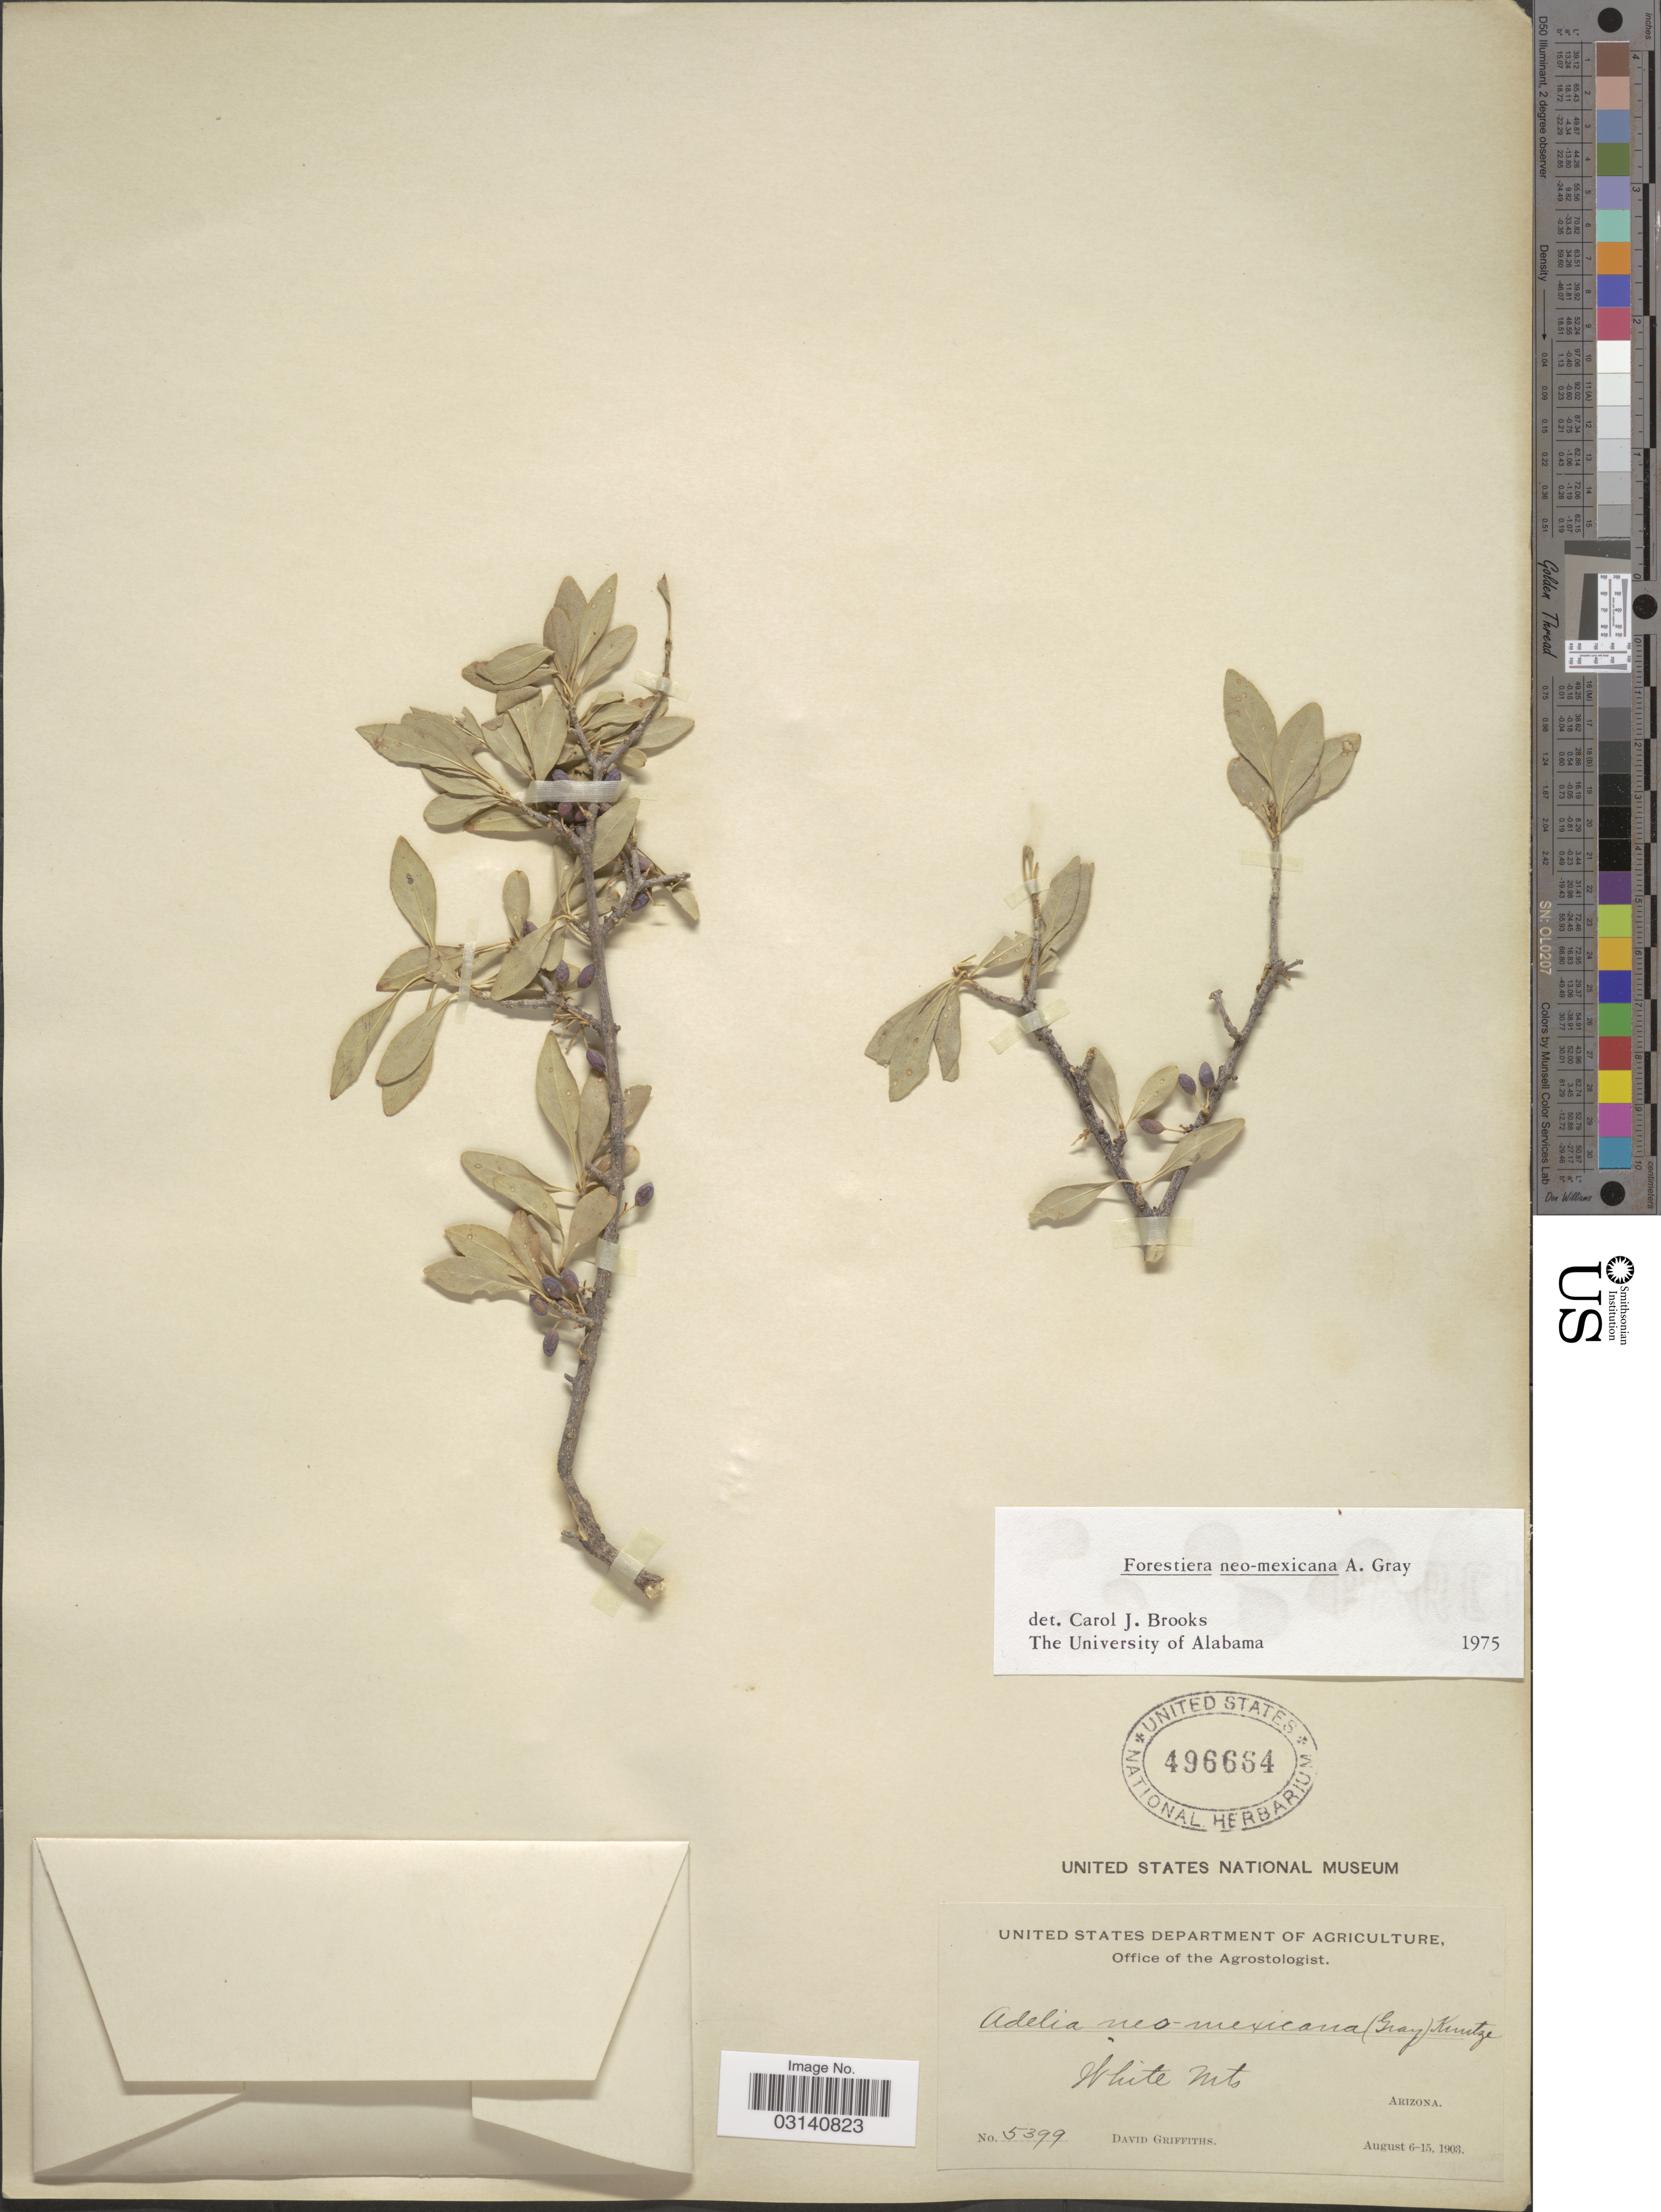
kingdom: Plantae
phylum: Tracheophyta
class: Magnoliopsida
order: Lamiales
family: Oleaceae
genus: Forestiera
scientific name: Forestiera neomexicana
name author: A. Gray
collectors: D. Griffiths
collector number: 5399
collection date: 1903-08-06/1903-08-15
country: United States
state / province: Arizona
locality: White Mts.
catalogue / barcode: US 496664